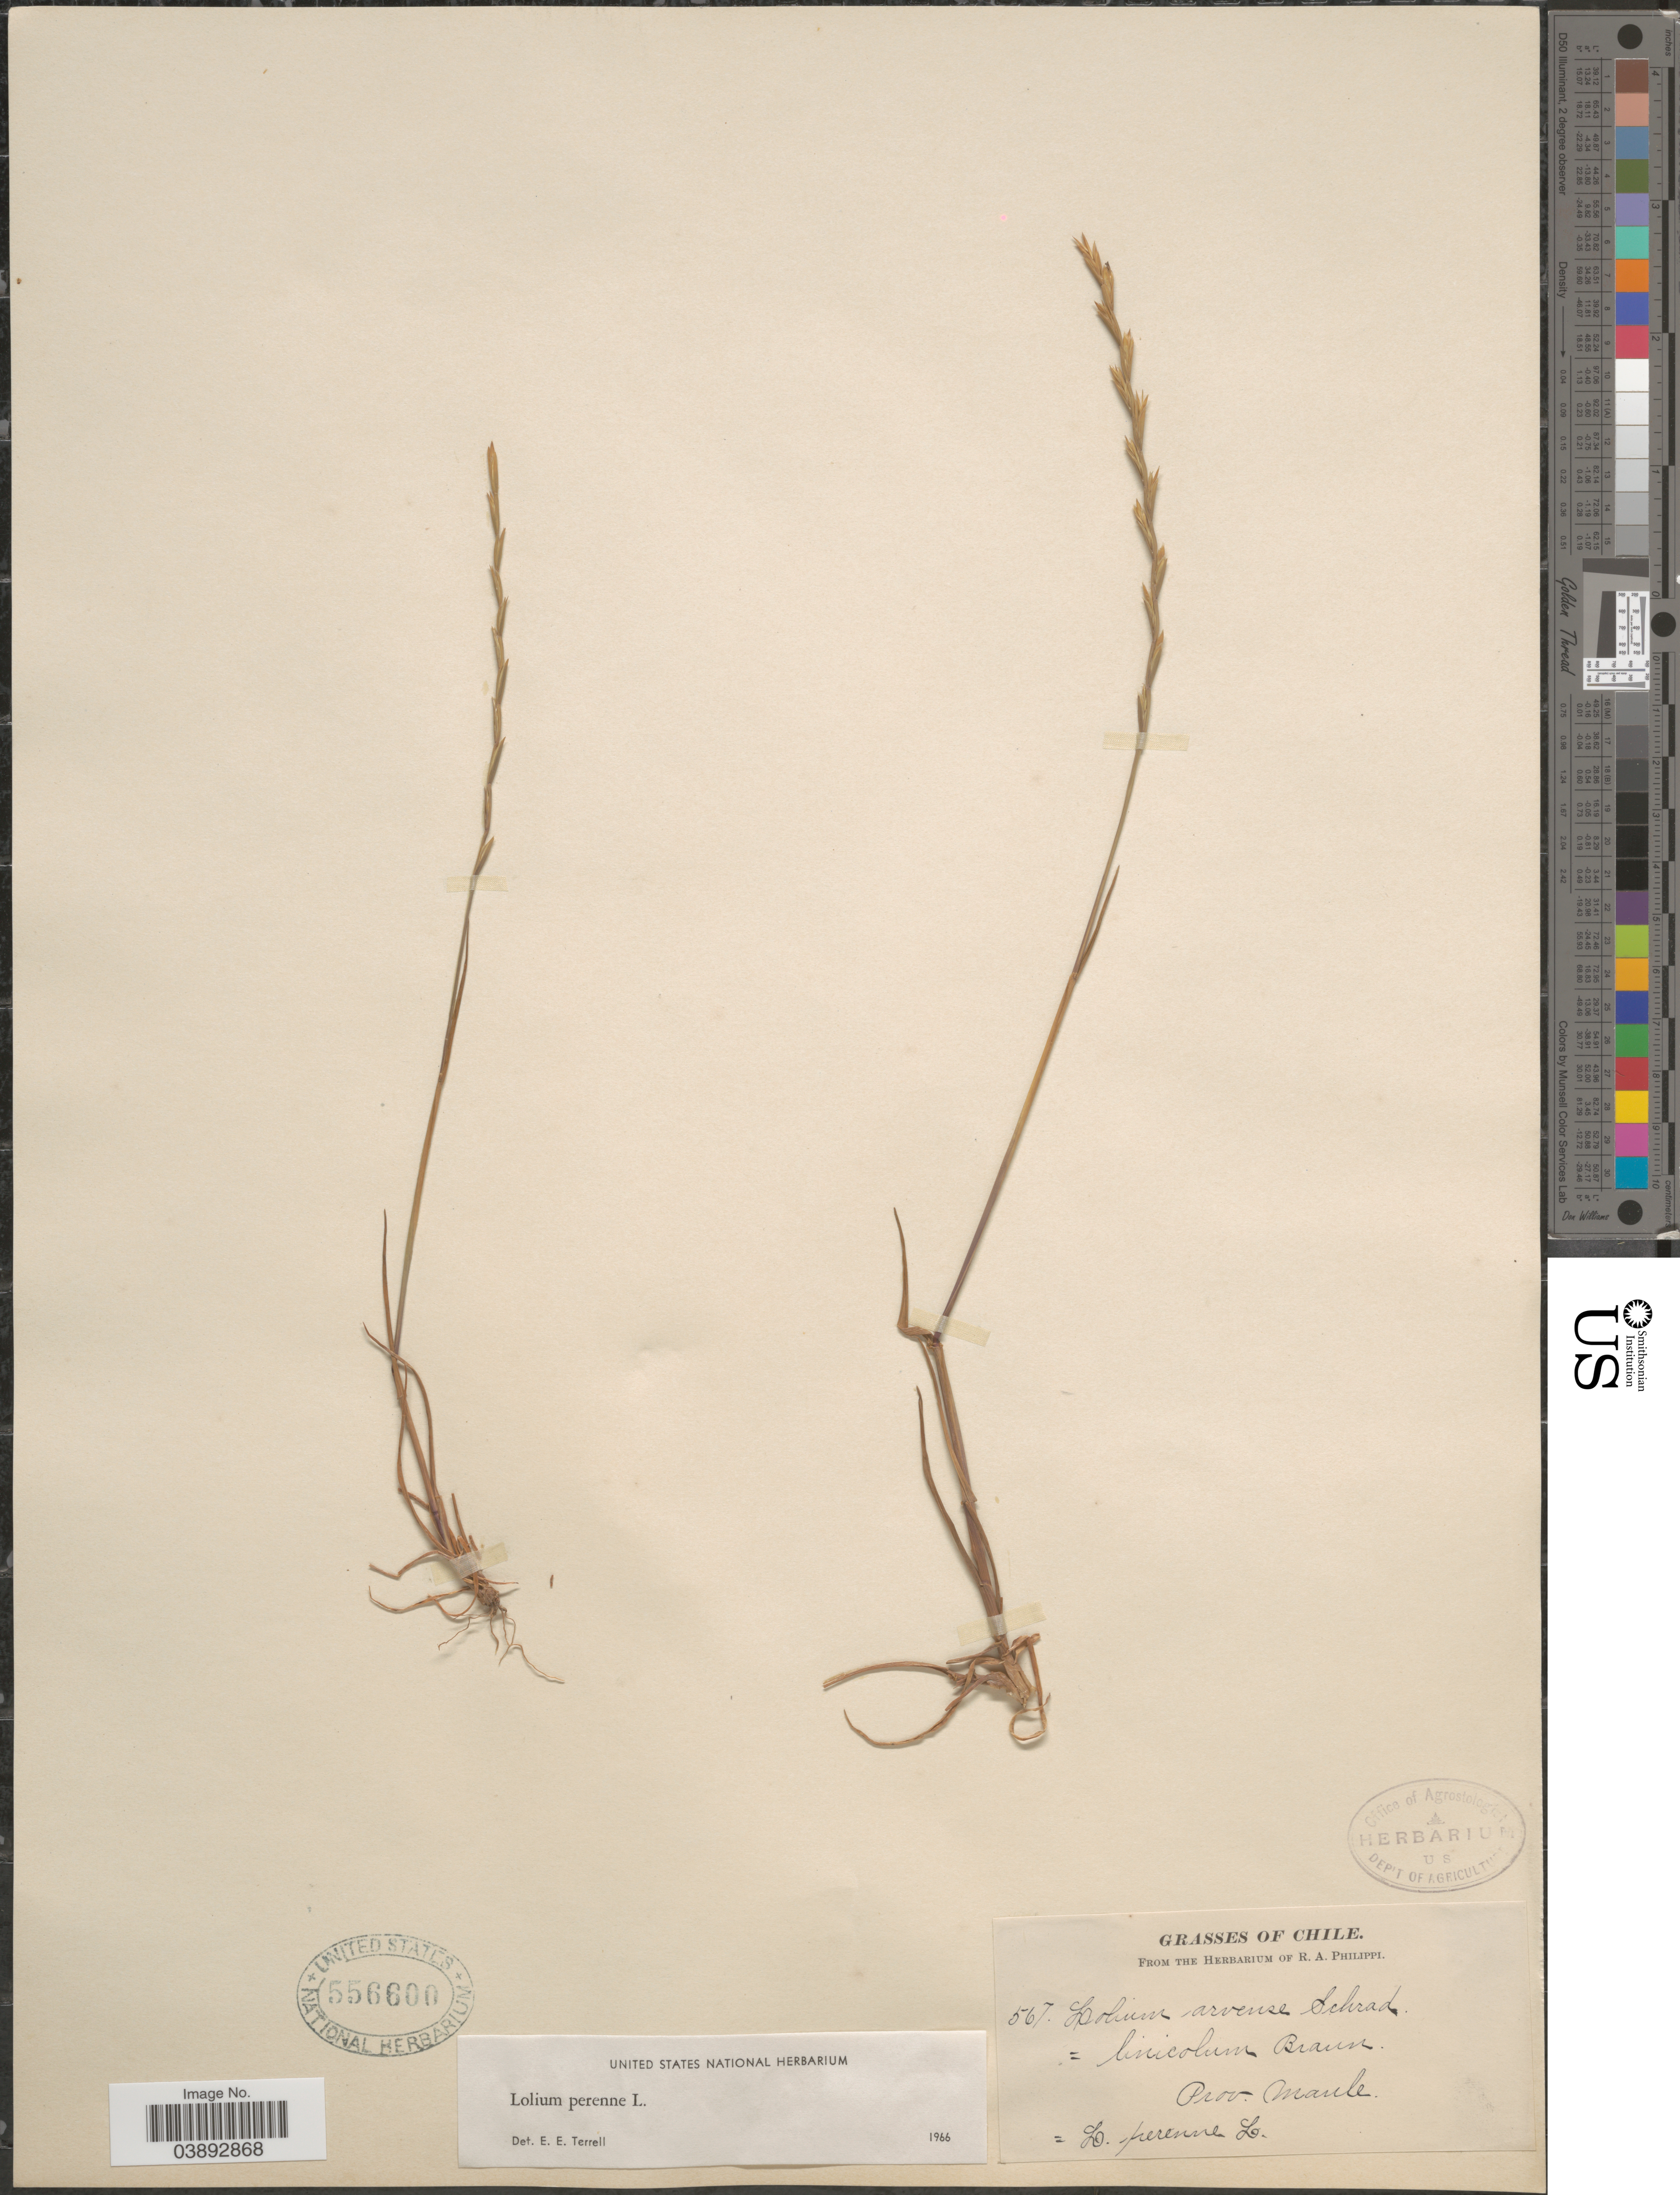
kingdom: Plantae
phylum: Tracheophyta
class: Liliopsida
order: Poales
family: Poaceae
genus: Lolium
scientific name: Lolium perenne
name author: L.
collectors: ex. herb. R.A. Philippi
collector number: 567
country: Chile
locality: Prov. Maule.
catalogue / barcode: US 556600